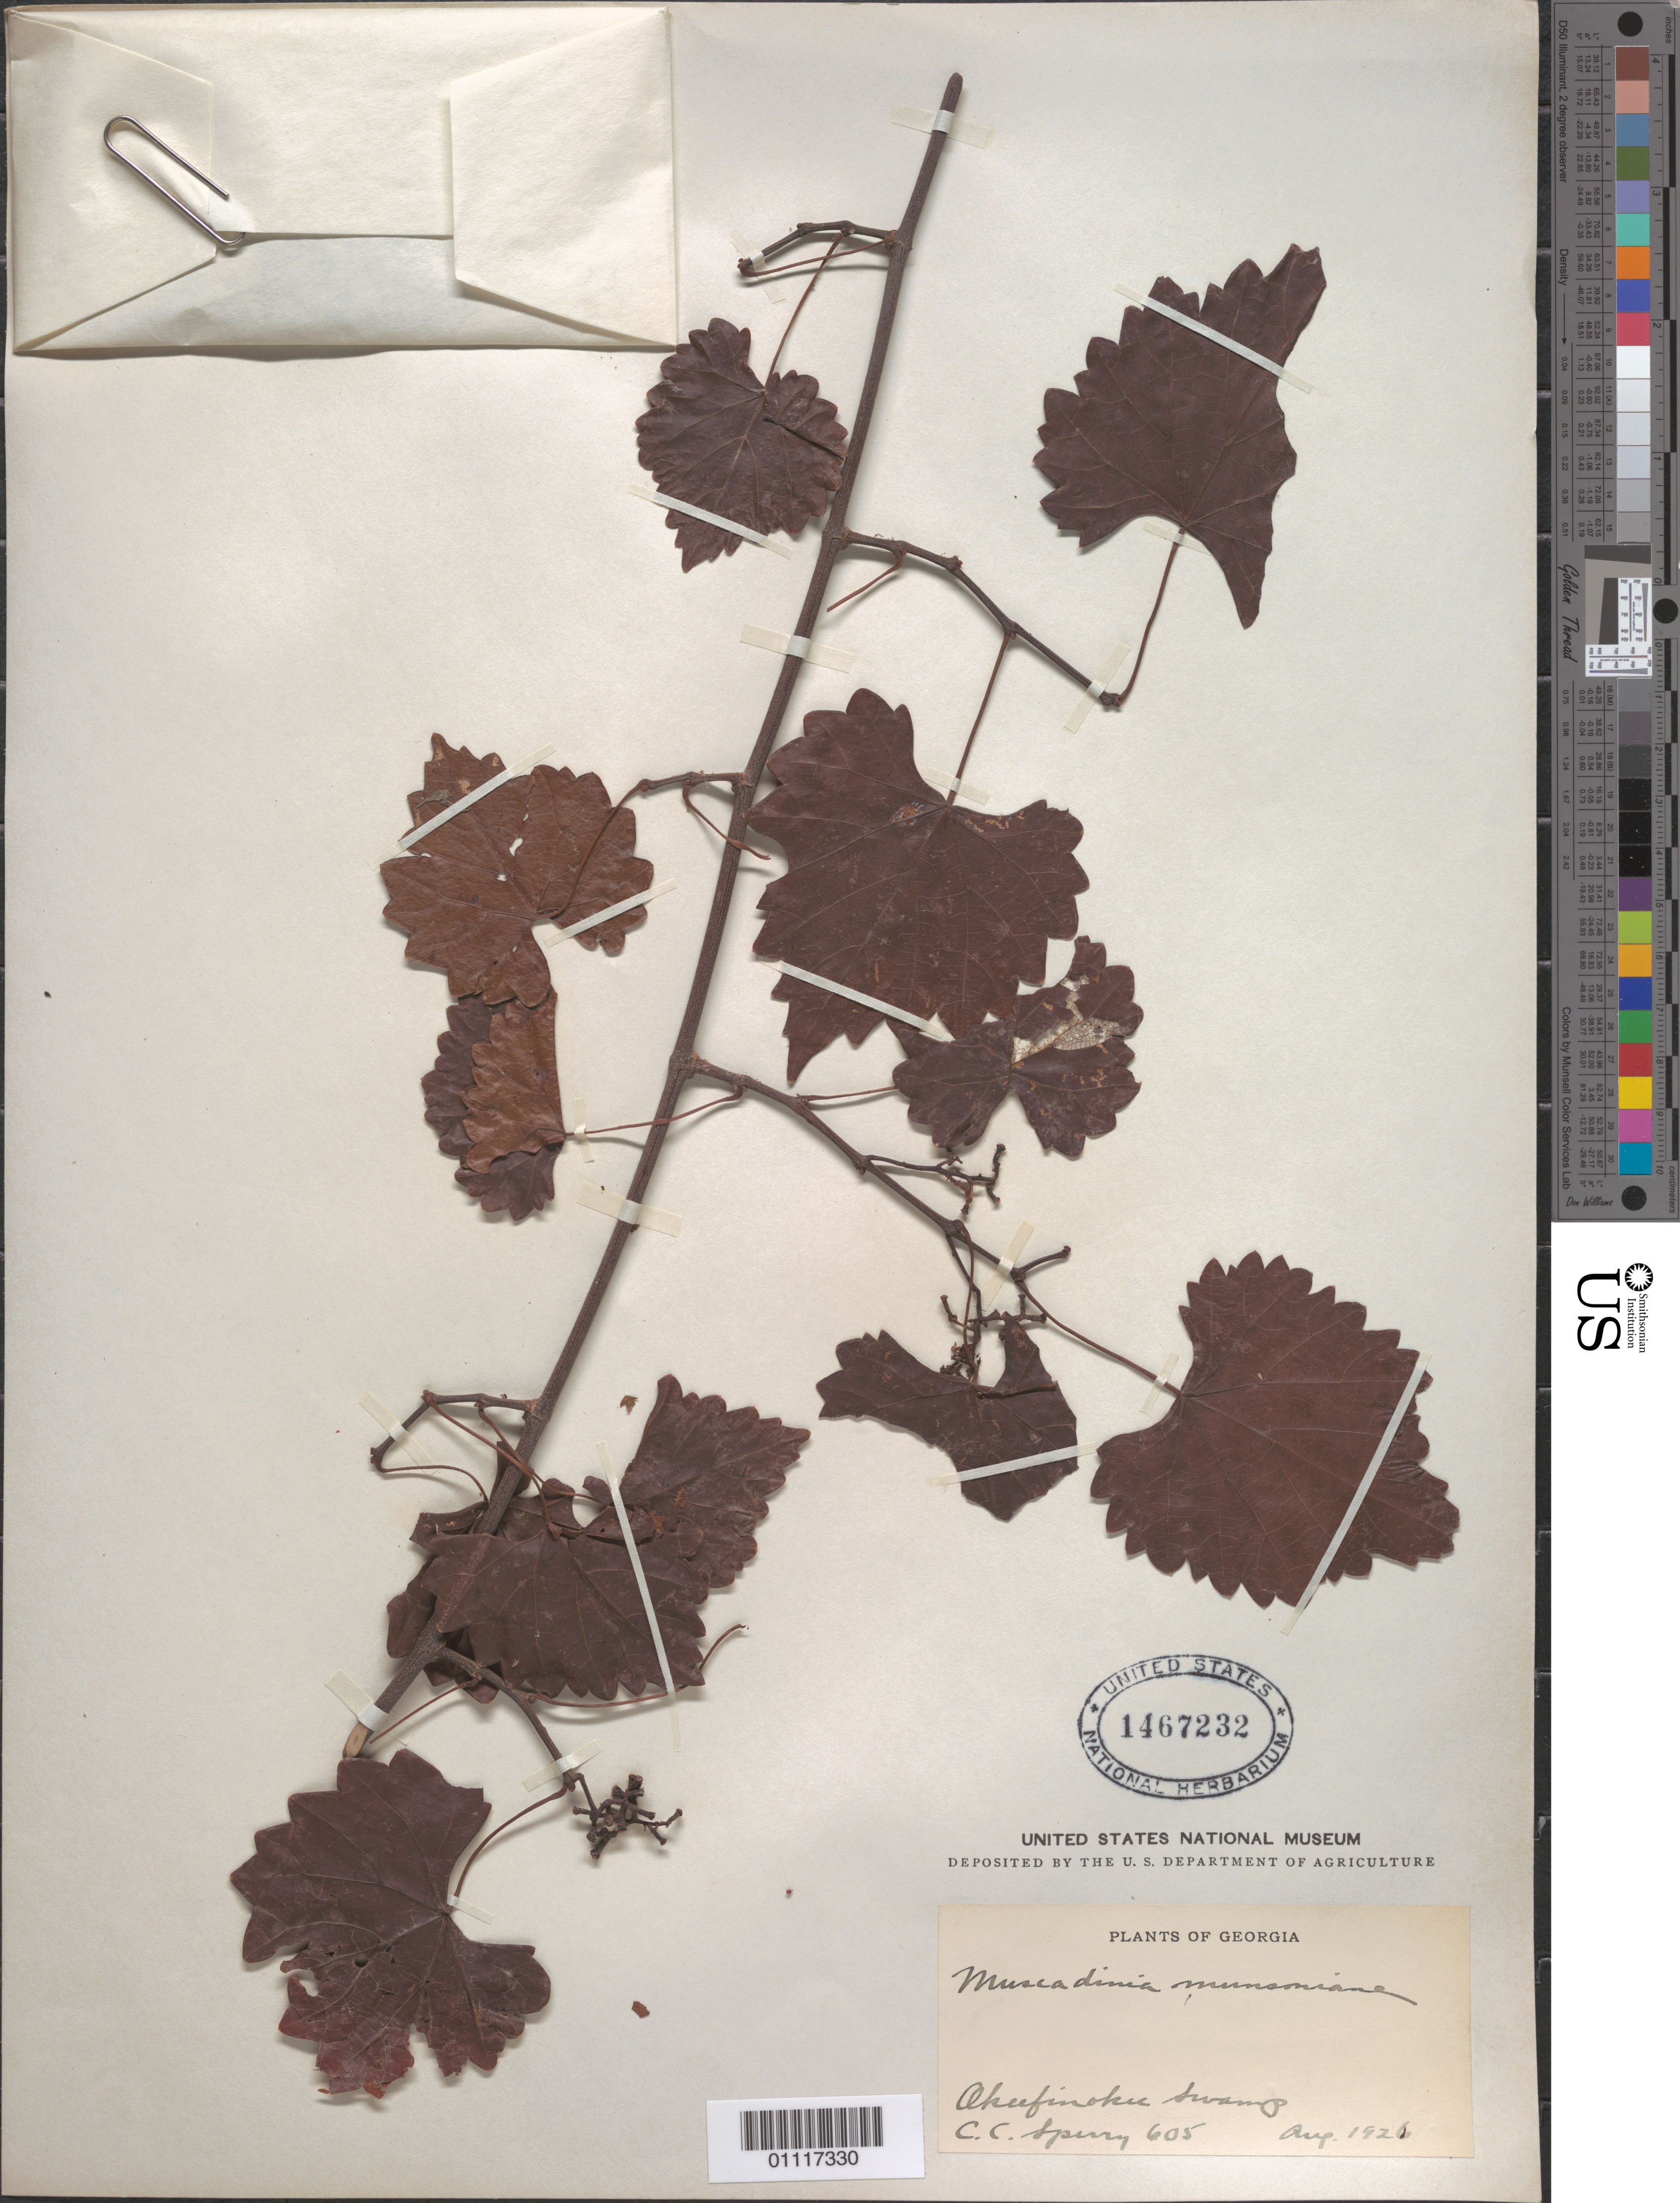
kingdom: Plantae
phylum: Tracheophyta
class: Magnoliopsida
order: Vitales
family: Vitaceae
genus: Vitis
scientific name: Vitis munsoniana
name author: J.H. Simpson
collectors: C. C. Sperry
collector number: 605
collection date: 1926-08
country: United States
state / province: Georgia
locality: Okefenokee Swamp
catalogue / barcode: US 1467232